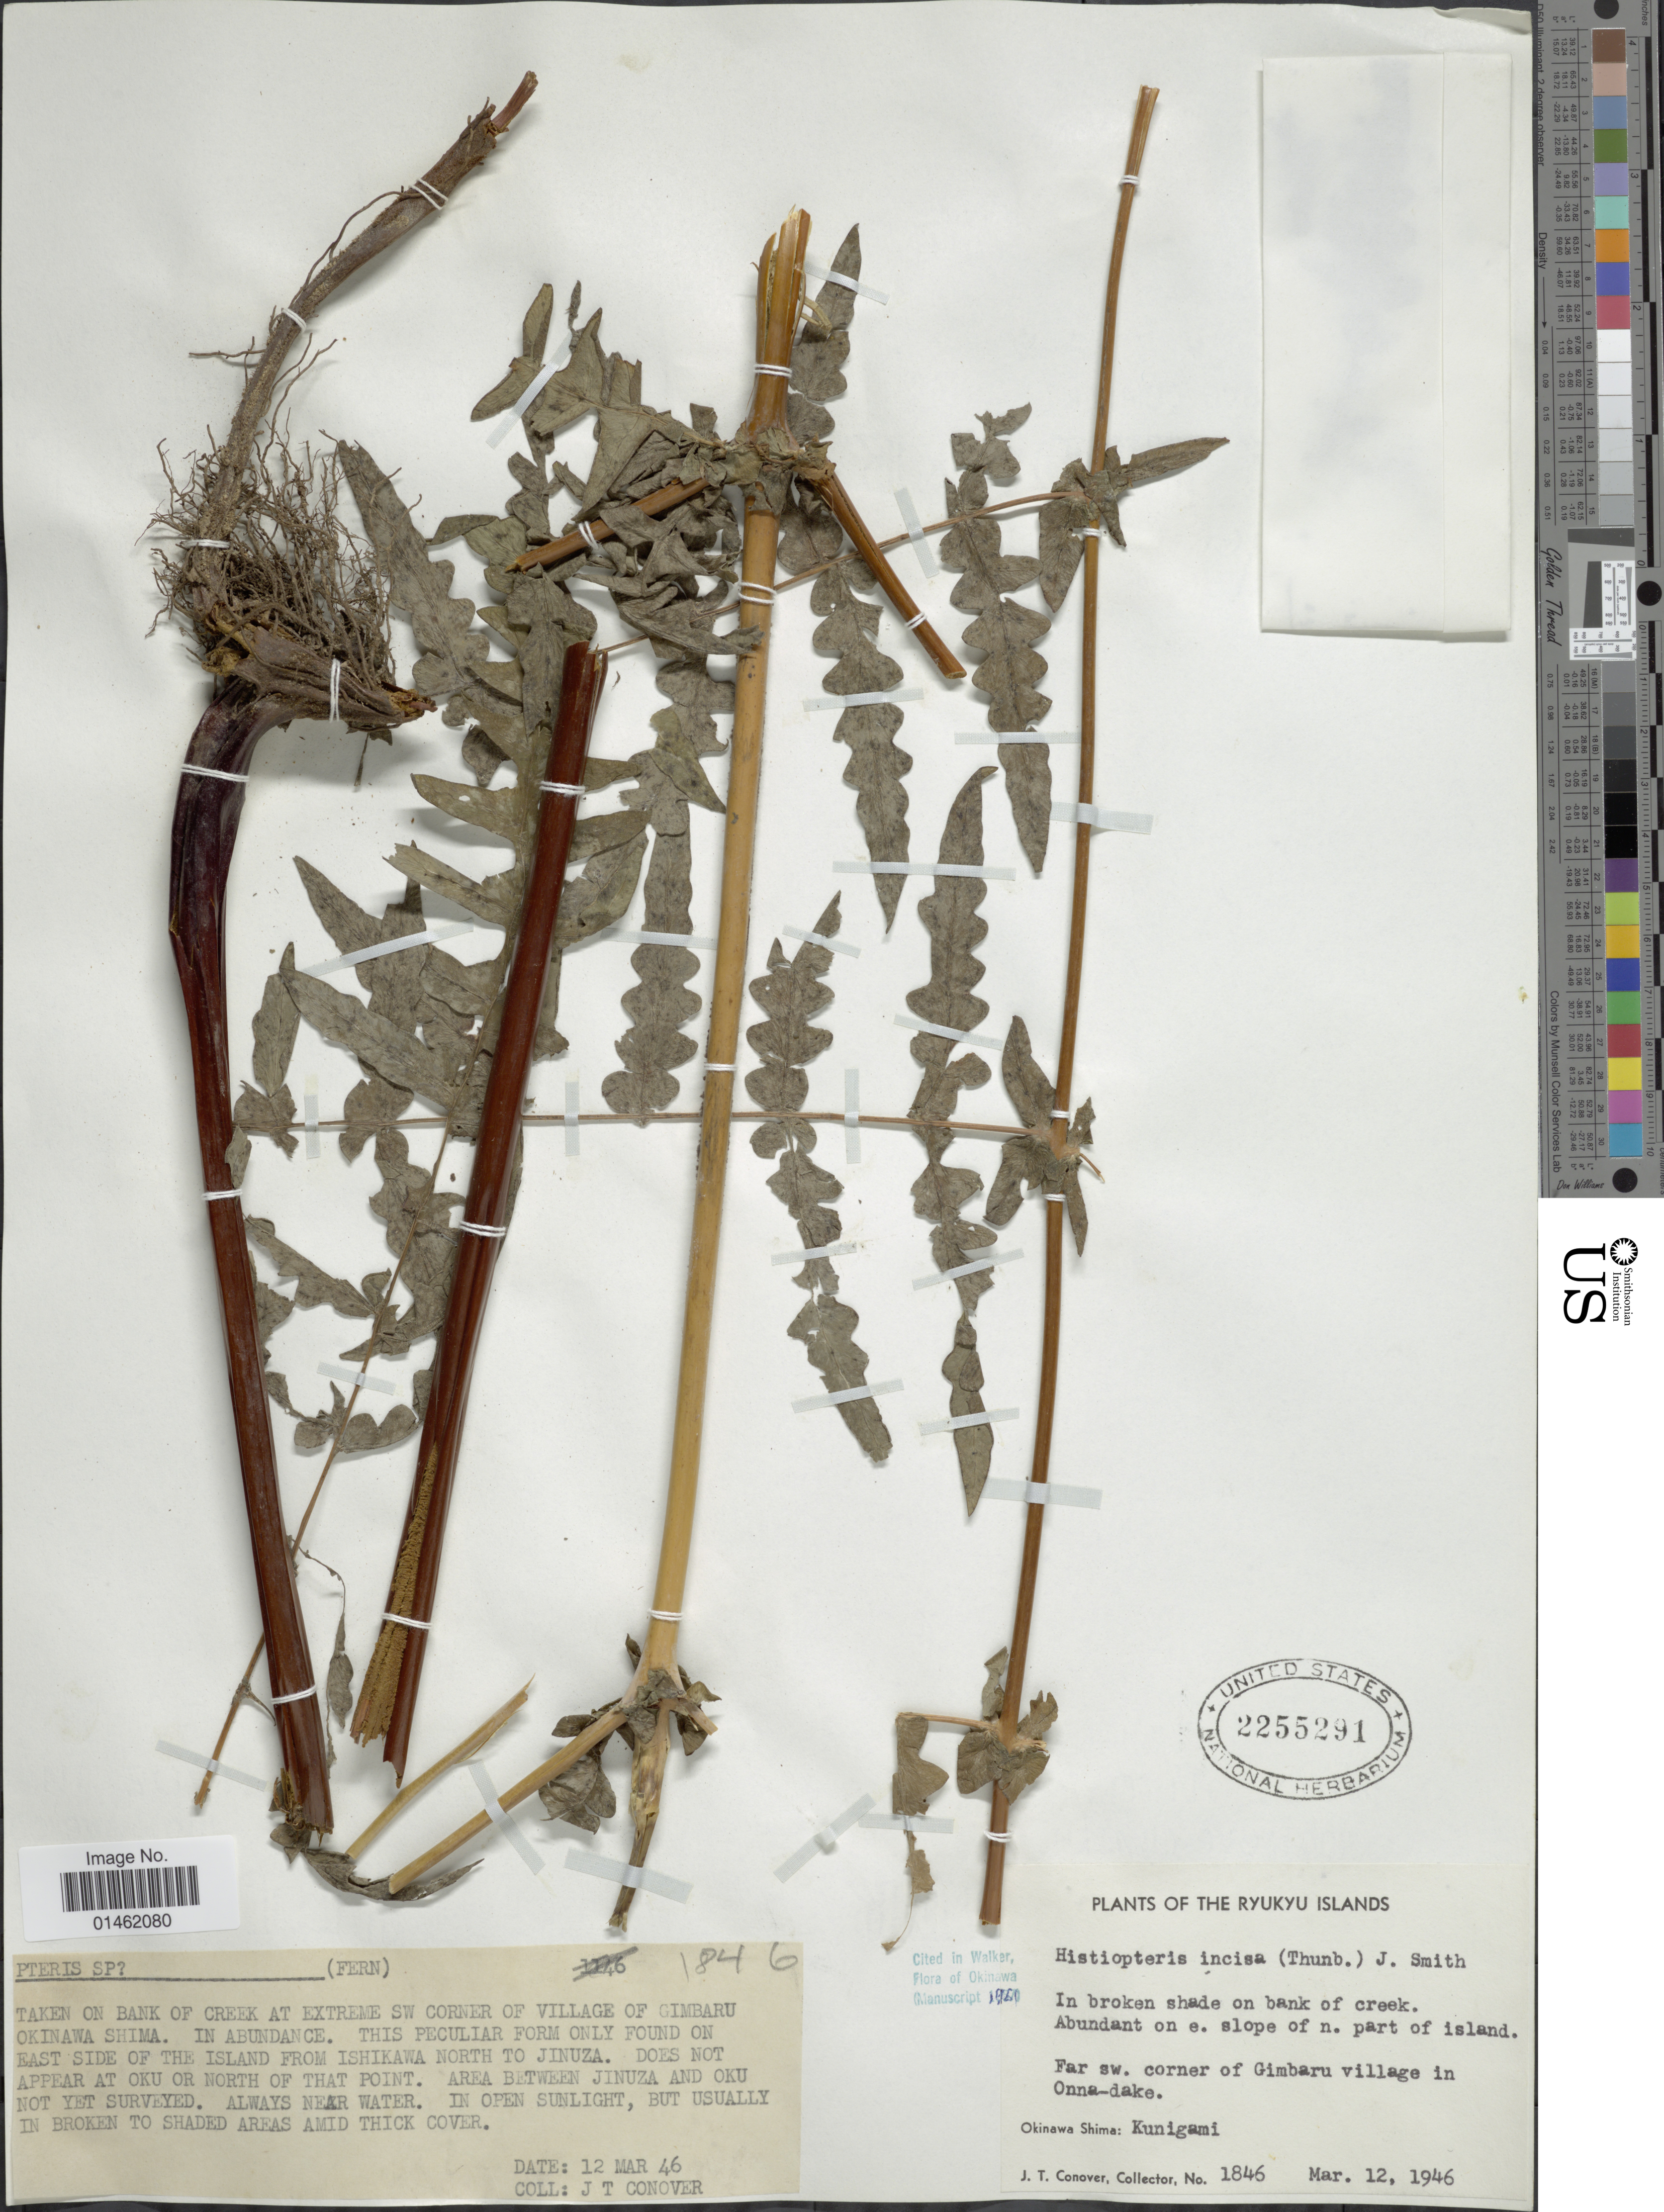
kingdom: Plantae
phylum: Tracheophyta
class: Polypodiopsida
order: Polypodiales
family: Dennstaedtiaceae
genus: Histiopteris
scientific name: Histiopteris incisa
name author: (Thunb.) J. Sm.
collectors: J. T. Conover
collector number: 1846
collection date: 1946-03-12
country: Japan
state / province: Okinawa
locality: In broken shade on bank of creek, abundant on e slope of n. part of Island, Far sw. corner of Gimbaru village in Onna-dake, Okinawa Shima: Kunigami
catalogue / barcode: US 2255291